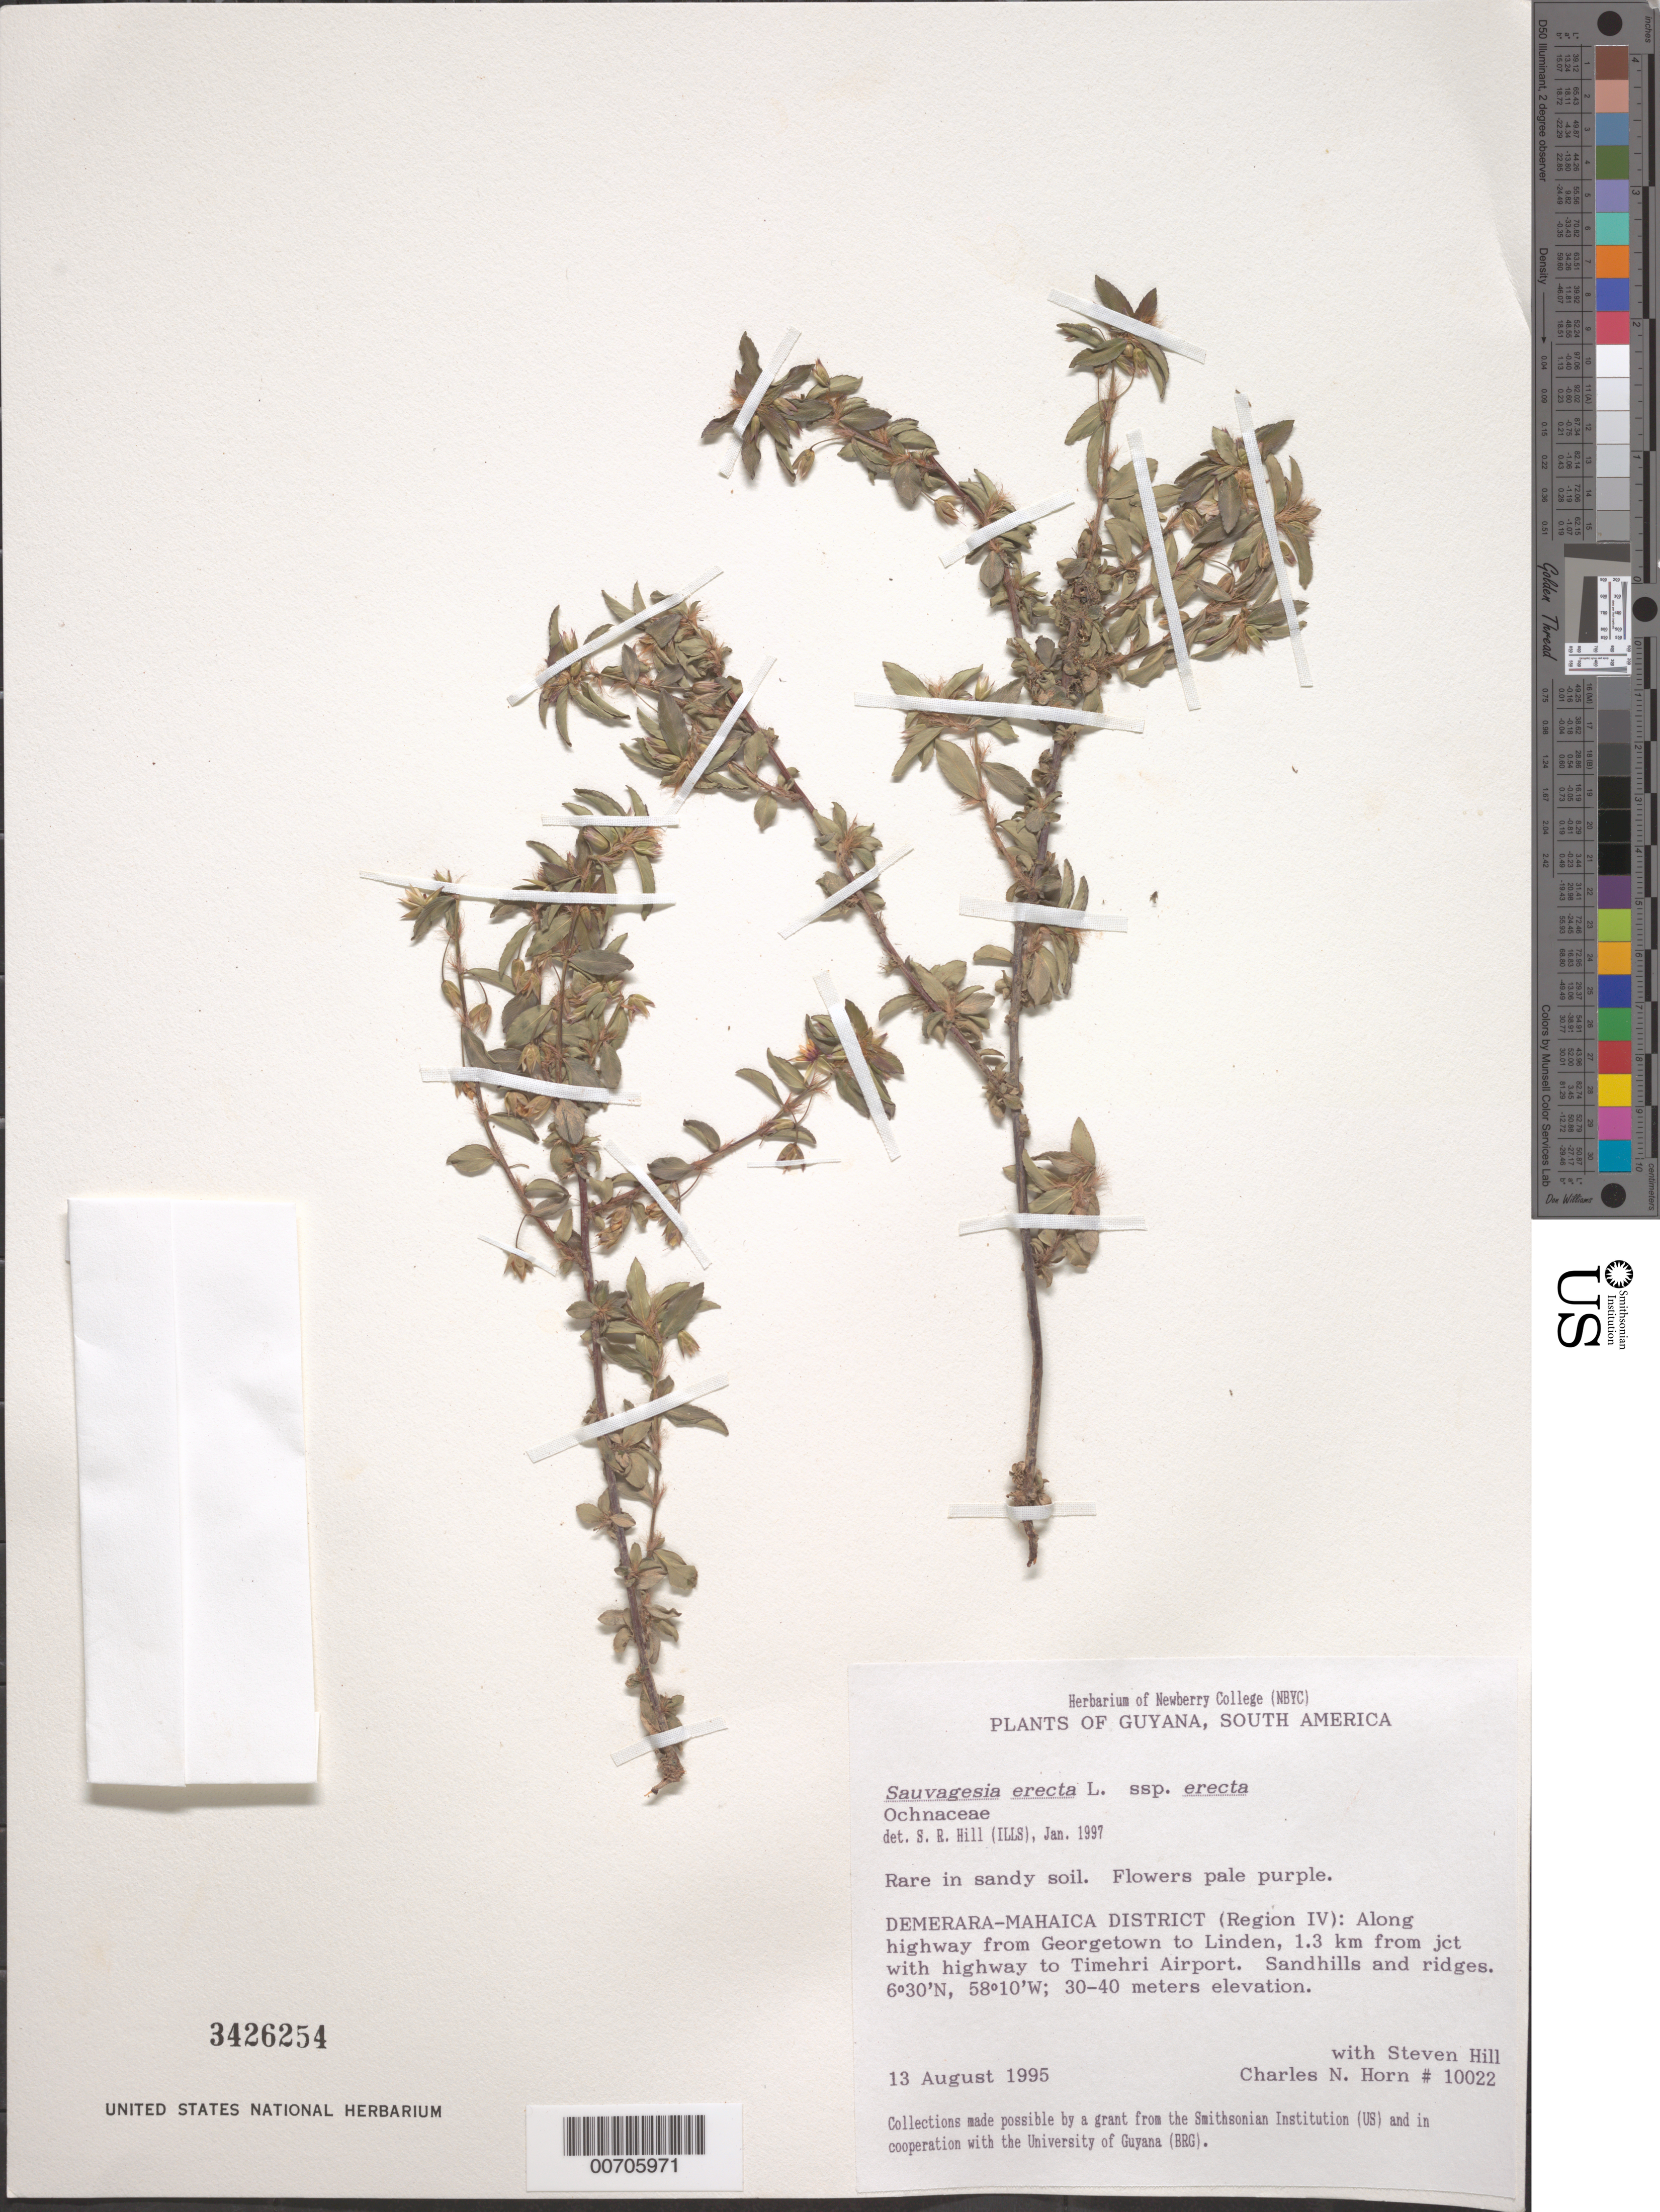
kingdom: Plantae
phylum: Tracheophyta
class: Magnoliopsida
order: Malpighiales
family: Ochnaceae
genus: Sauvagesia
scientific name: Sauvagesia erecta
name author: L.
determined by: Hill, Steven R.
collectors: C. N. Horn & S. Hill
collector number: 10022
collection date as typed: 13-Aug-95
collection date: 1995-08-13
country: Guyana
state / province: Demerara-Mahaica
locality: Georgetown to Linden highway, 1.3 km from junct. with hwy. to Timehri Airport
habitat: Along highway, sandy soil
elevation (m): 30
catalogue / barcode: US 3426254